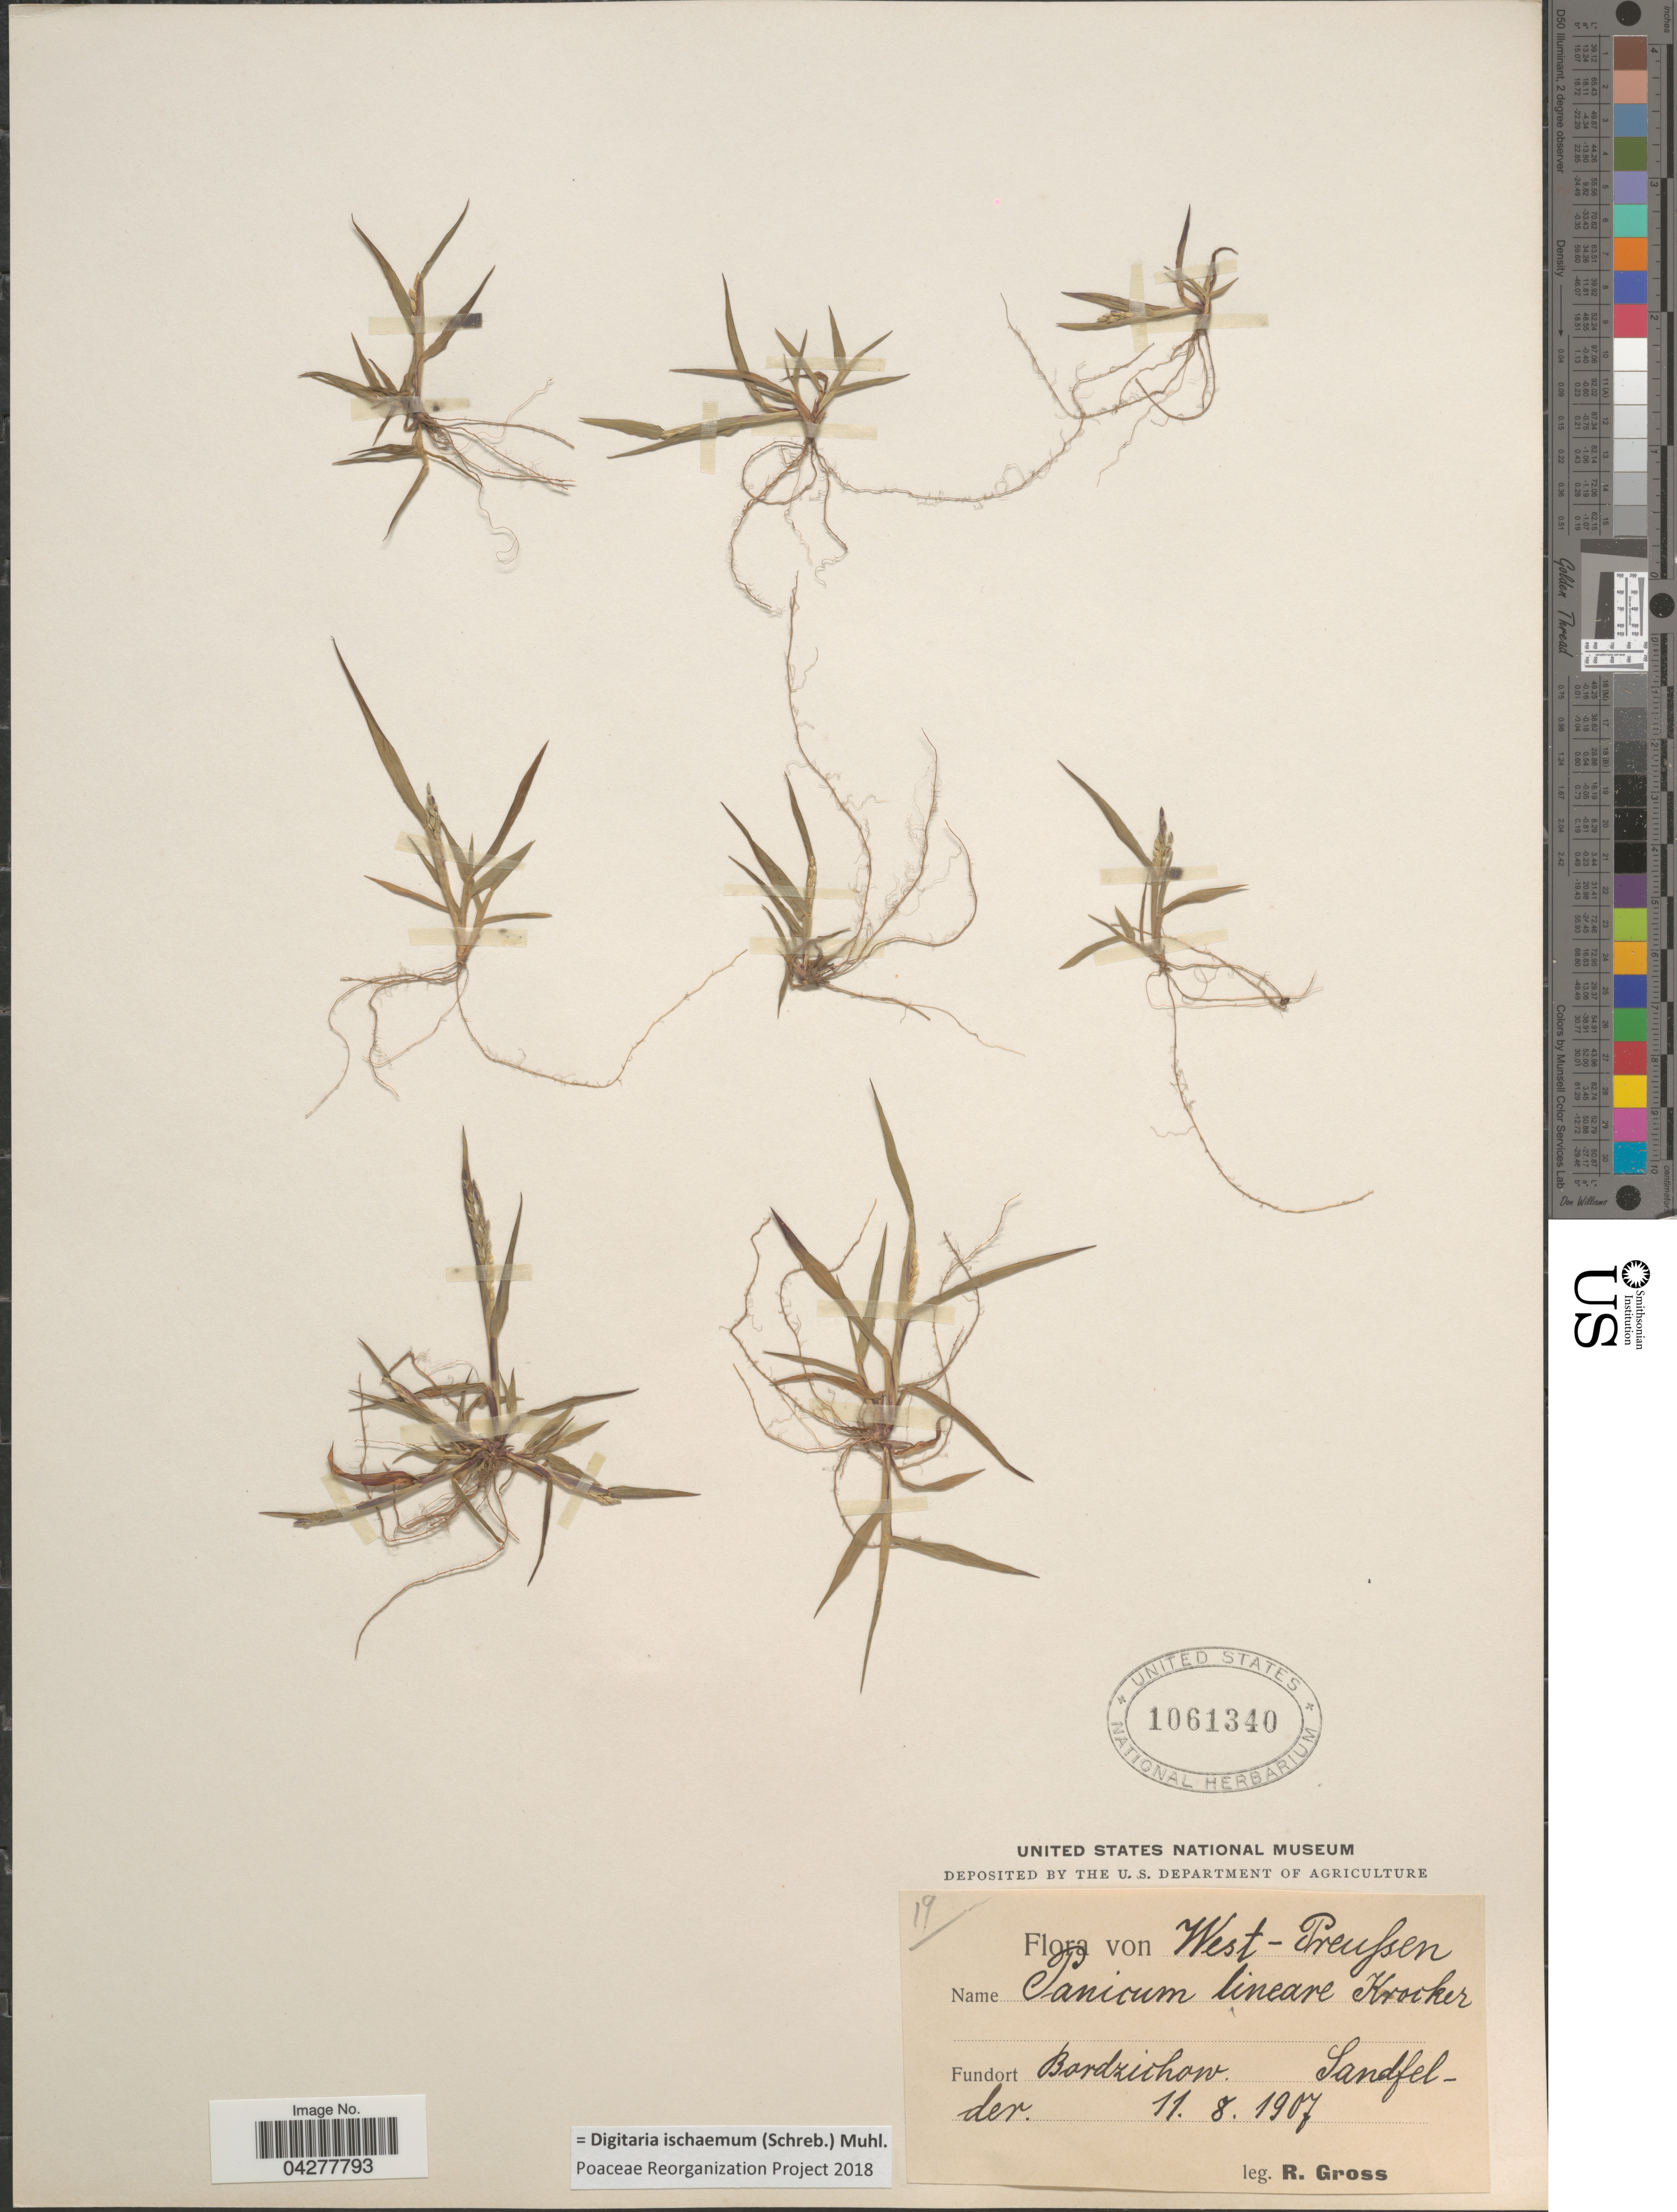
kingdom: Plantae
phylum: Tracheophyta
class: Liliopsida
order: Poales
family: Poaceae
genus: Digitaria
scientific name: Digitaria ischaemum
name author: (Schreber) Schreber ex Muhl.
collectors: R. Gross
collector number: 19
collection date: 1907-08-11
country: Poland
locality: West-Preussen. Bordzichow. Sandfelder.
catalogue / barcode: US 1061340